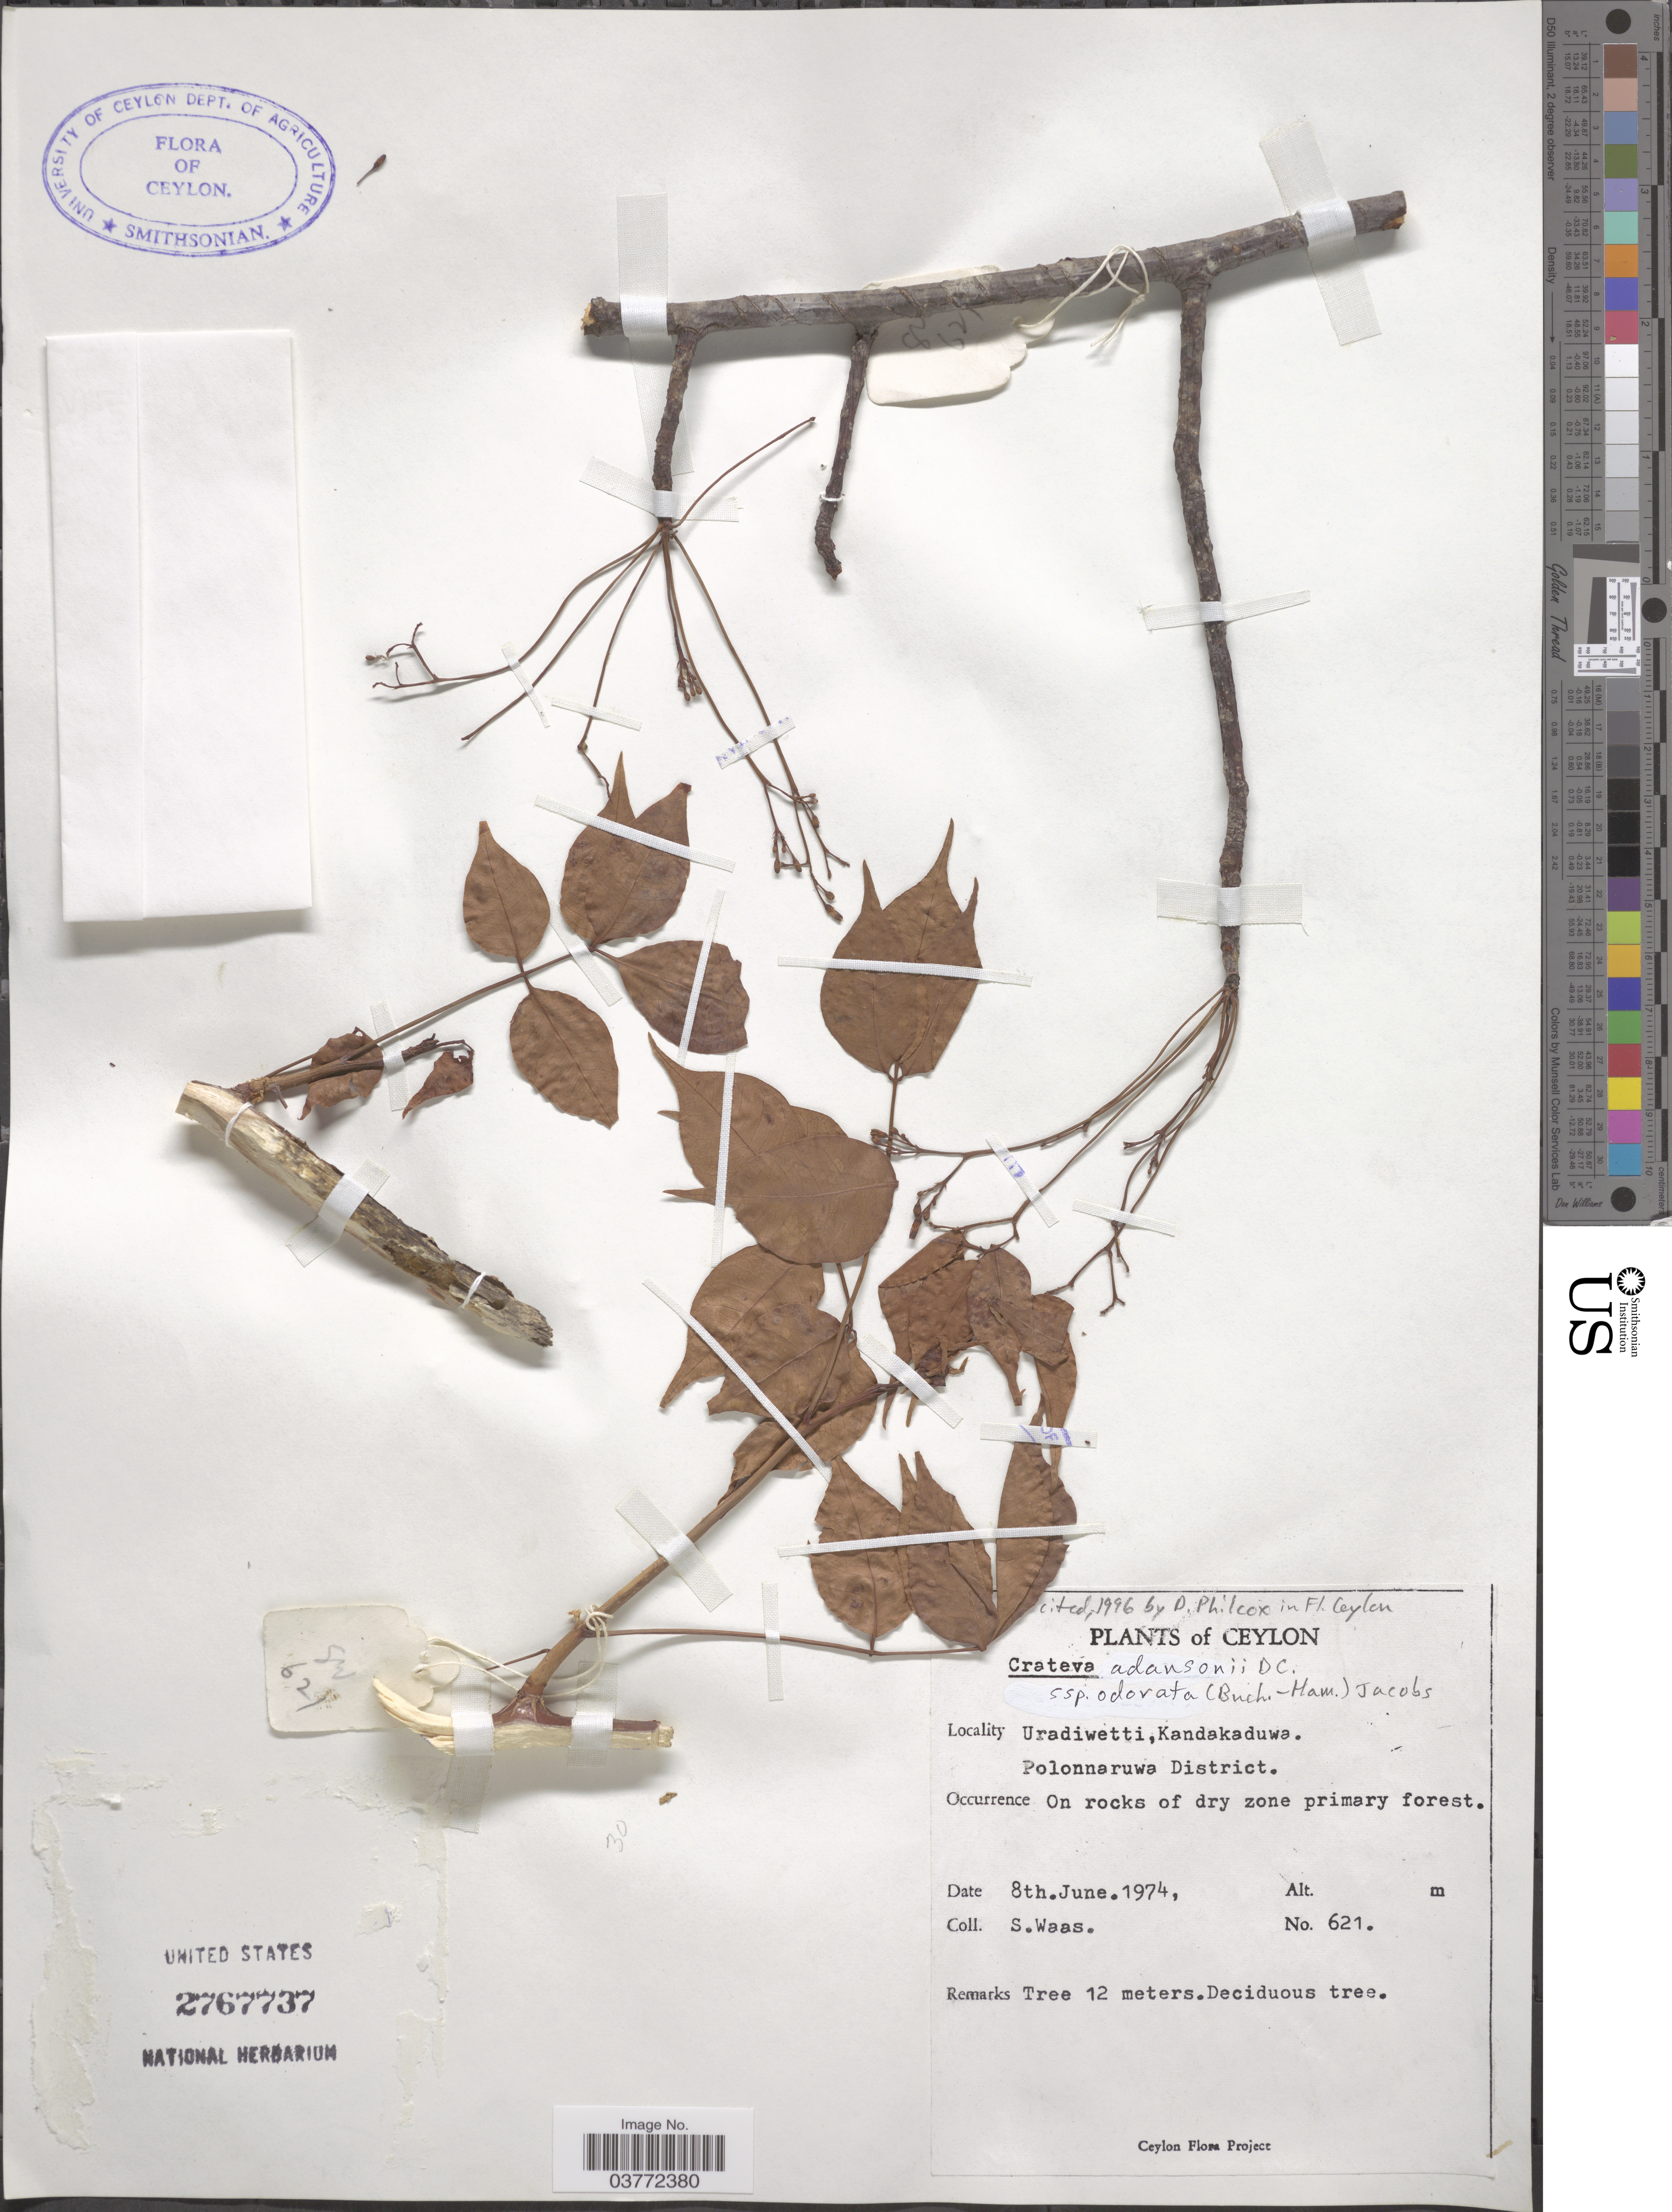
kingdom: Plantae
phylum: Tracheophyta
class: Magnoliopsida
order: Brassicales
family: Capparaceae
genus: Crateva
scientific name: Crateva adansonii subsp. odora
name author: (Buch.-Ham.) Jacobs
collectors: S. Waas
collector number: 621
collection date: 1974-06-08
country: Sri Lanka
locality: Ceylon. Uradiwetti, Kandakaduwa. Polonnaruwa District.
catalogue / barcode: US 2767737